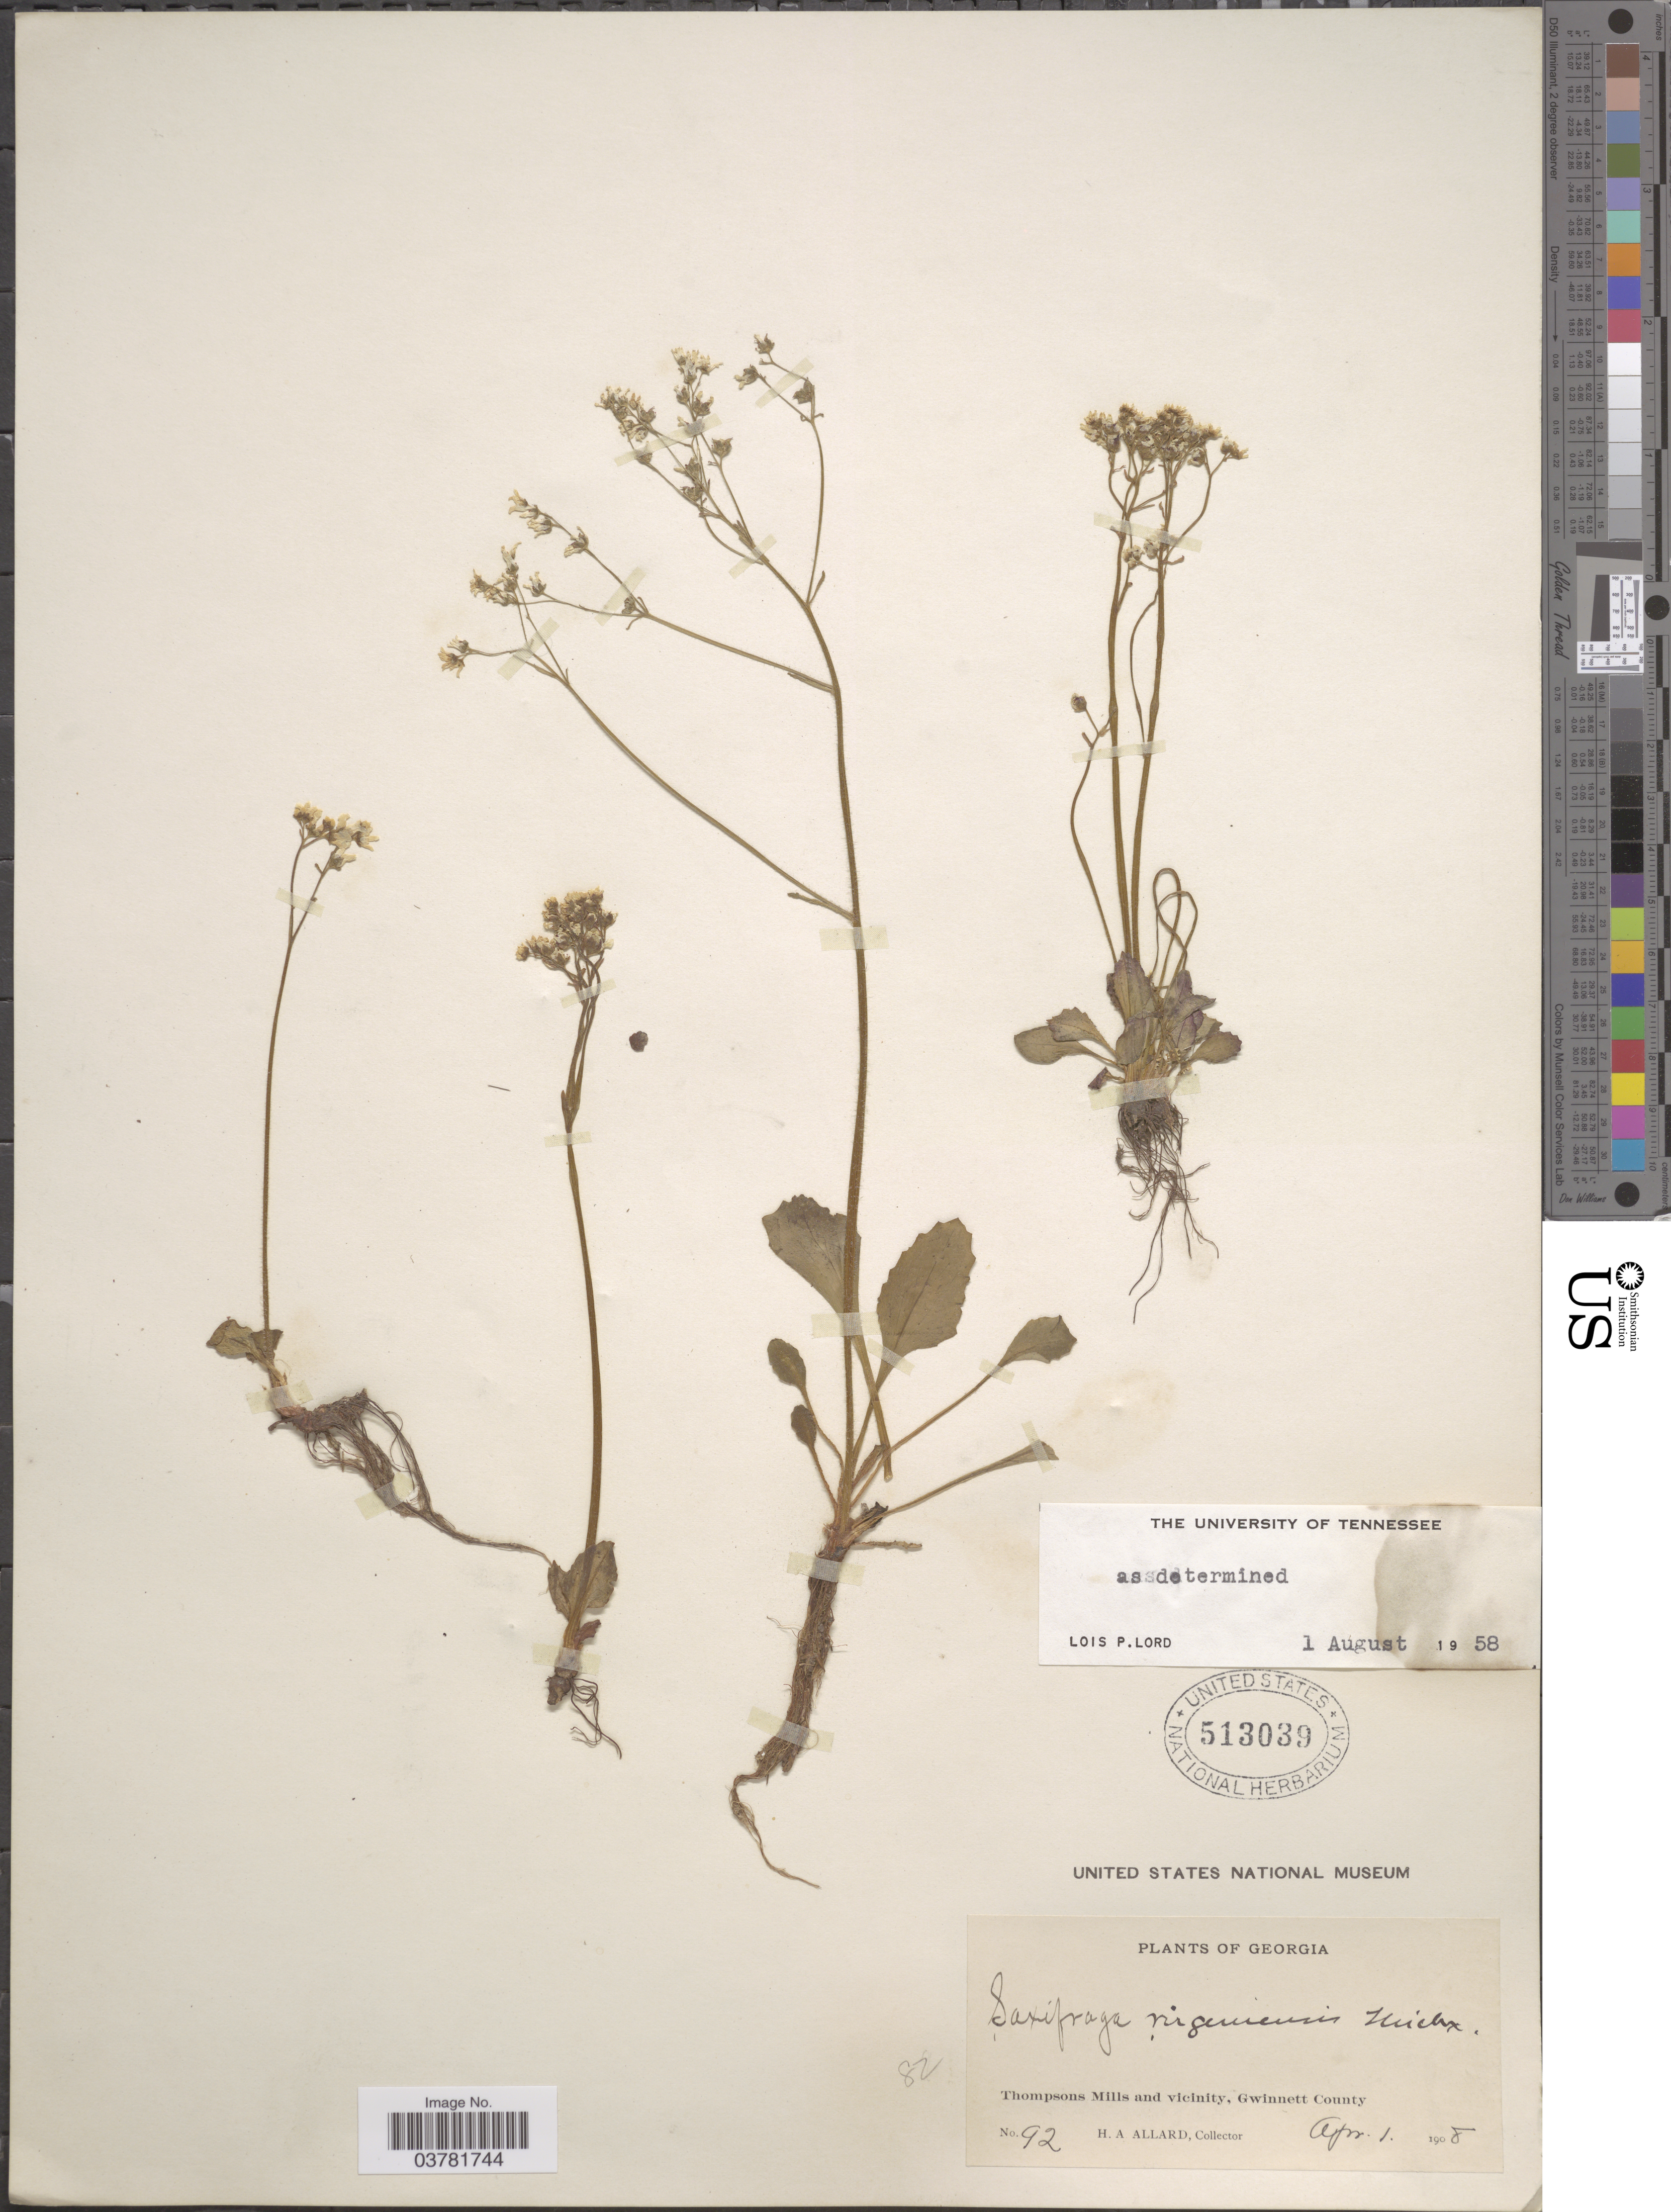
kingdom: Plantae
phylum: Tracheophyta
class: Magnoliopsida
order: Saxifragales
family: Saxifragaceae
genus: Micranthes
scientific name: Micranthes virginiensis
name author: (Michx.) Small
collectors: H. A. Allard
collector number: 92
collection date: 1908-04-01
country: United States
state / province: Georgia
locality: Thompsons Mills and vicinity, Gwinnett County.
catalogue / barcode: US 513039